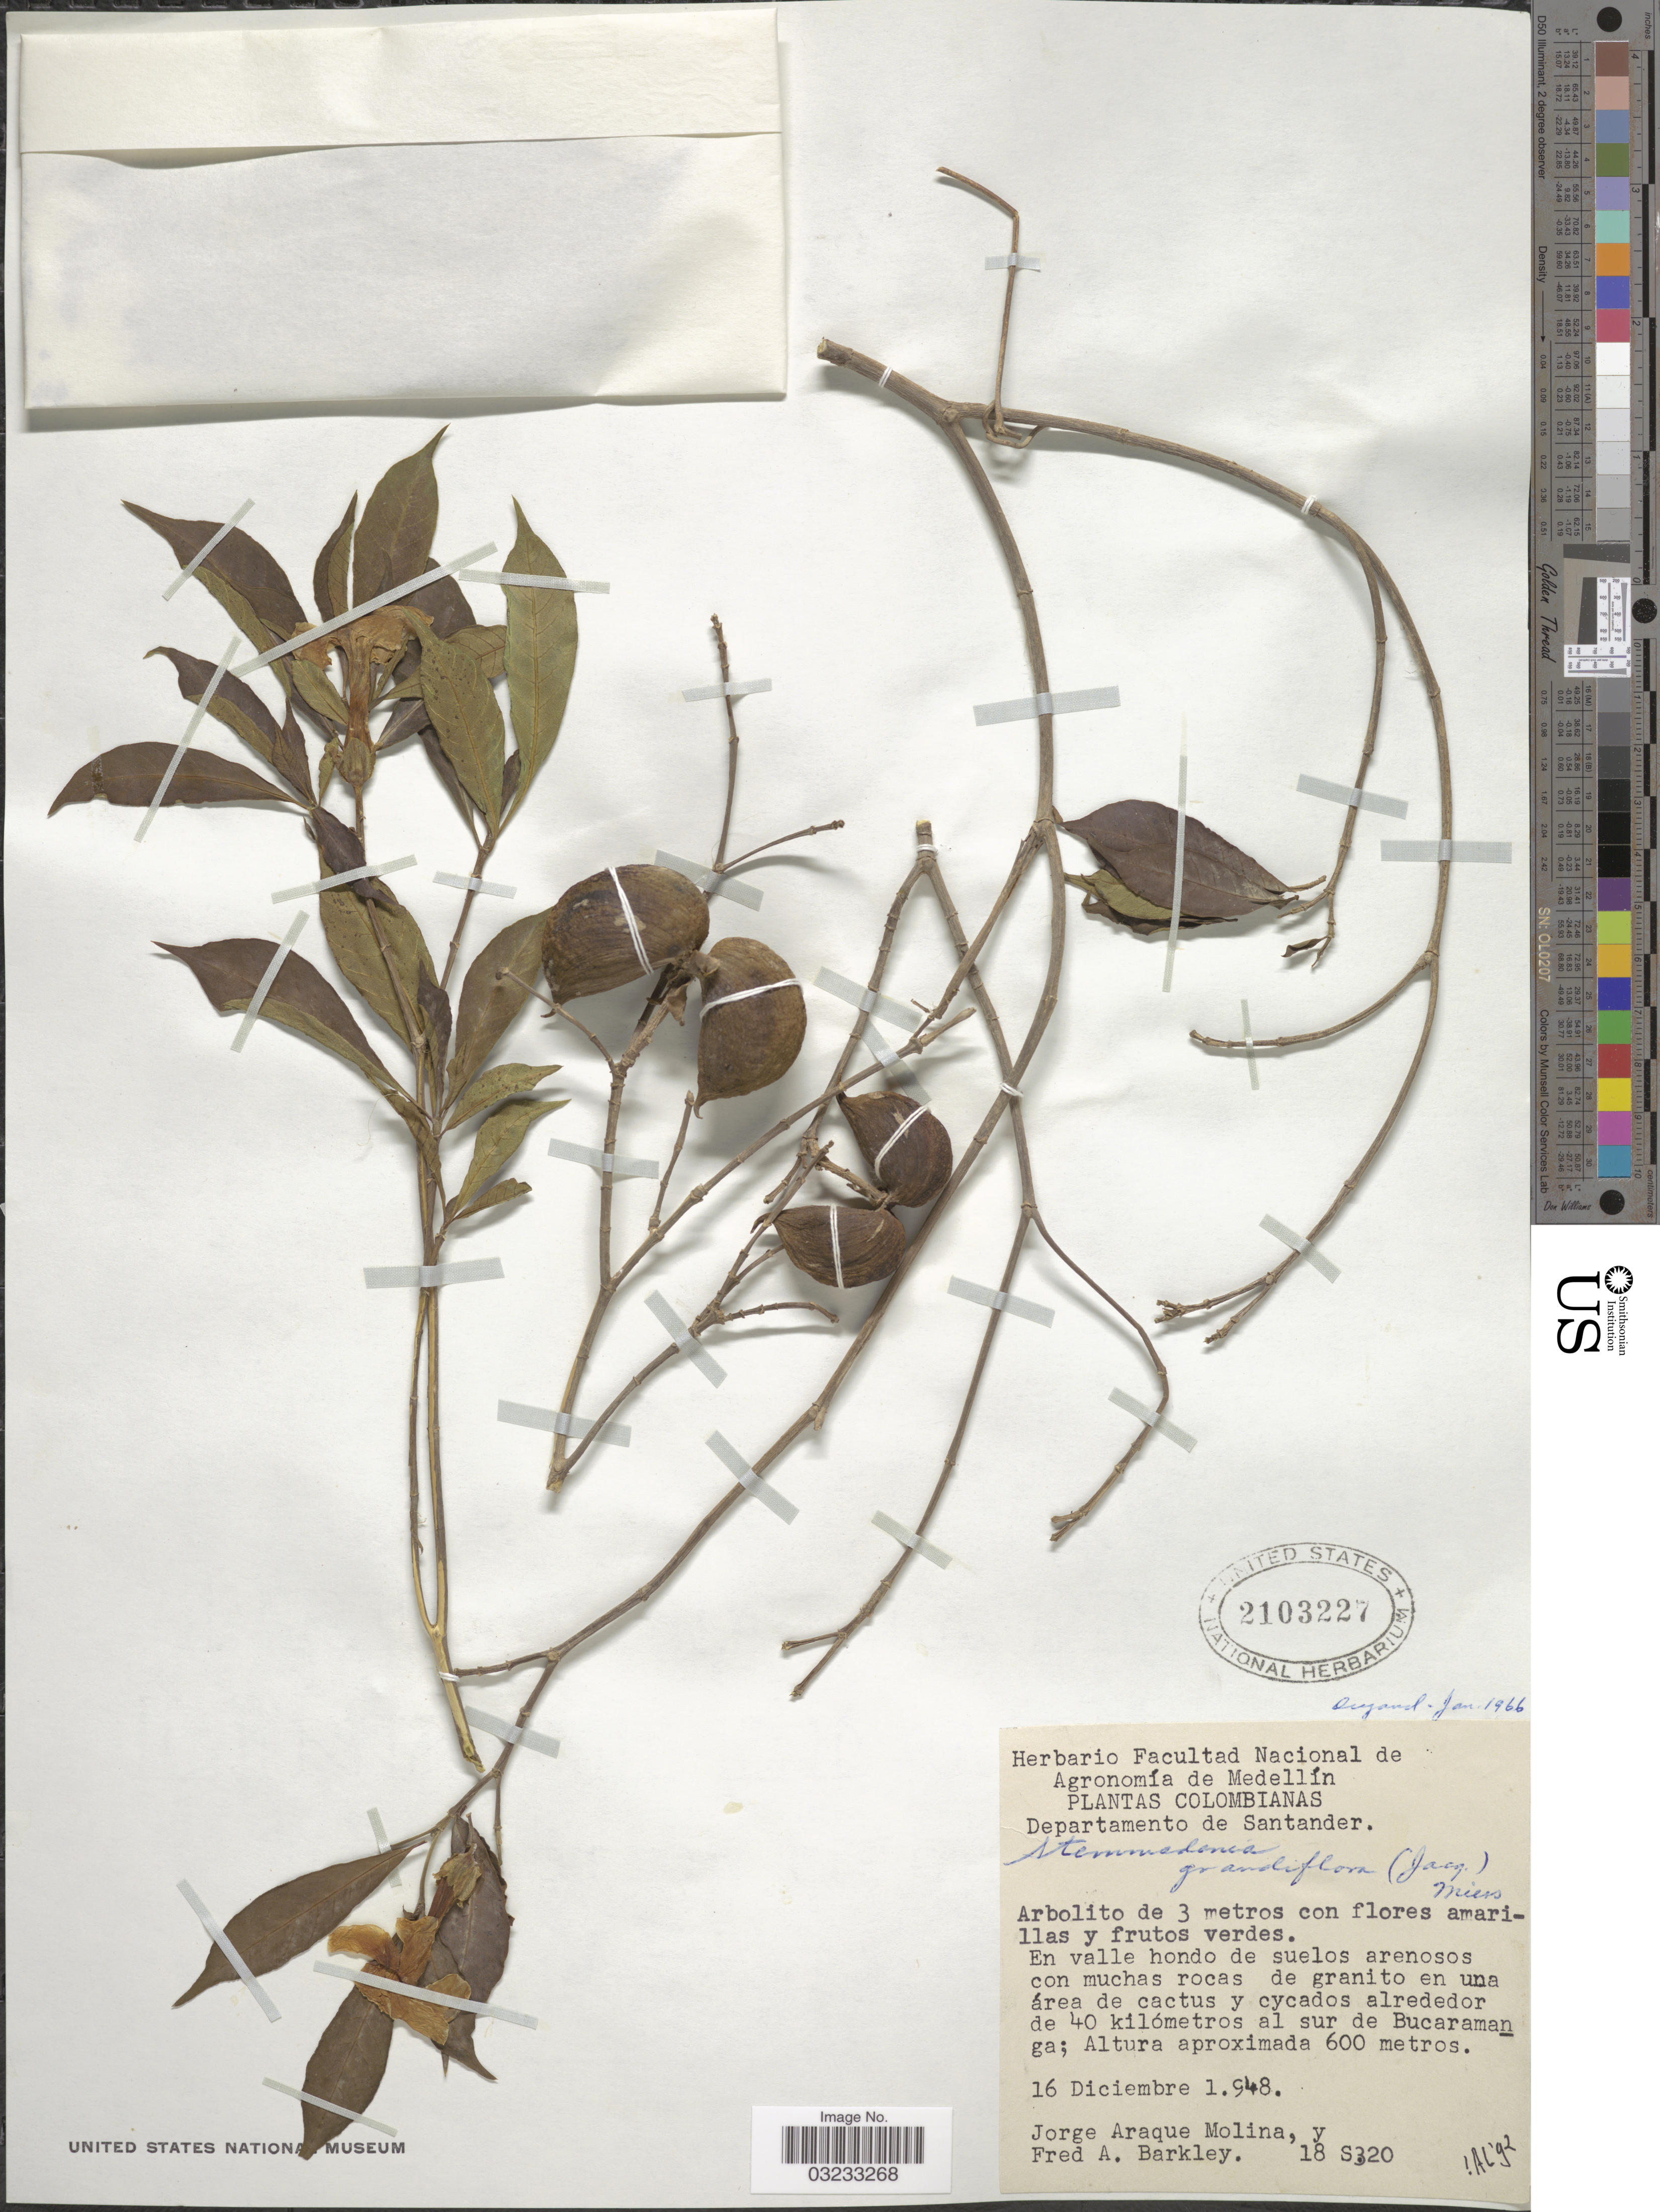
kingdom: Plantae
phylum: Tracheophyta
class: Magnoliopsida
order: Gentianales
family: Apocynaceae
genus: Stemmadenia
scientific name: Stemmadenia grandiflora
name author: (Jacq.) Miers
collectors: J. Araque Molina & F. A. Barkley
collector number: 18S320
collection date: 1948-12-16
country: Colombia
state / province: Santander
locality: Departamento de Santander, En valle hondo de suelos arenosos con muchas rocas de granito en un área de cactus y cycados alrededor de 40 kilómetros al Sur de Bucaramanga.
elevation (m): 600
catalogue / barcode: US 2103227